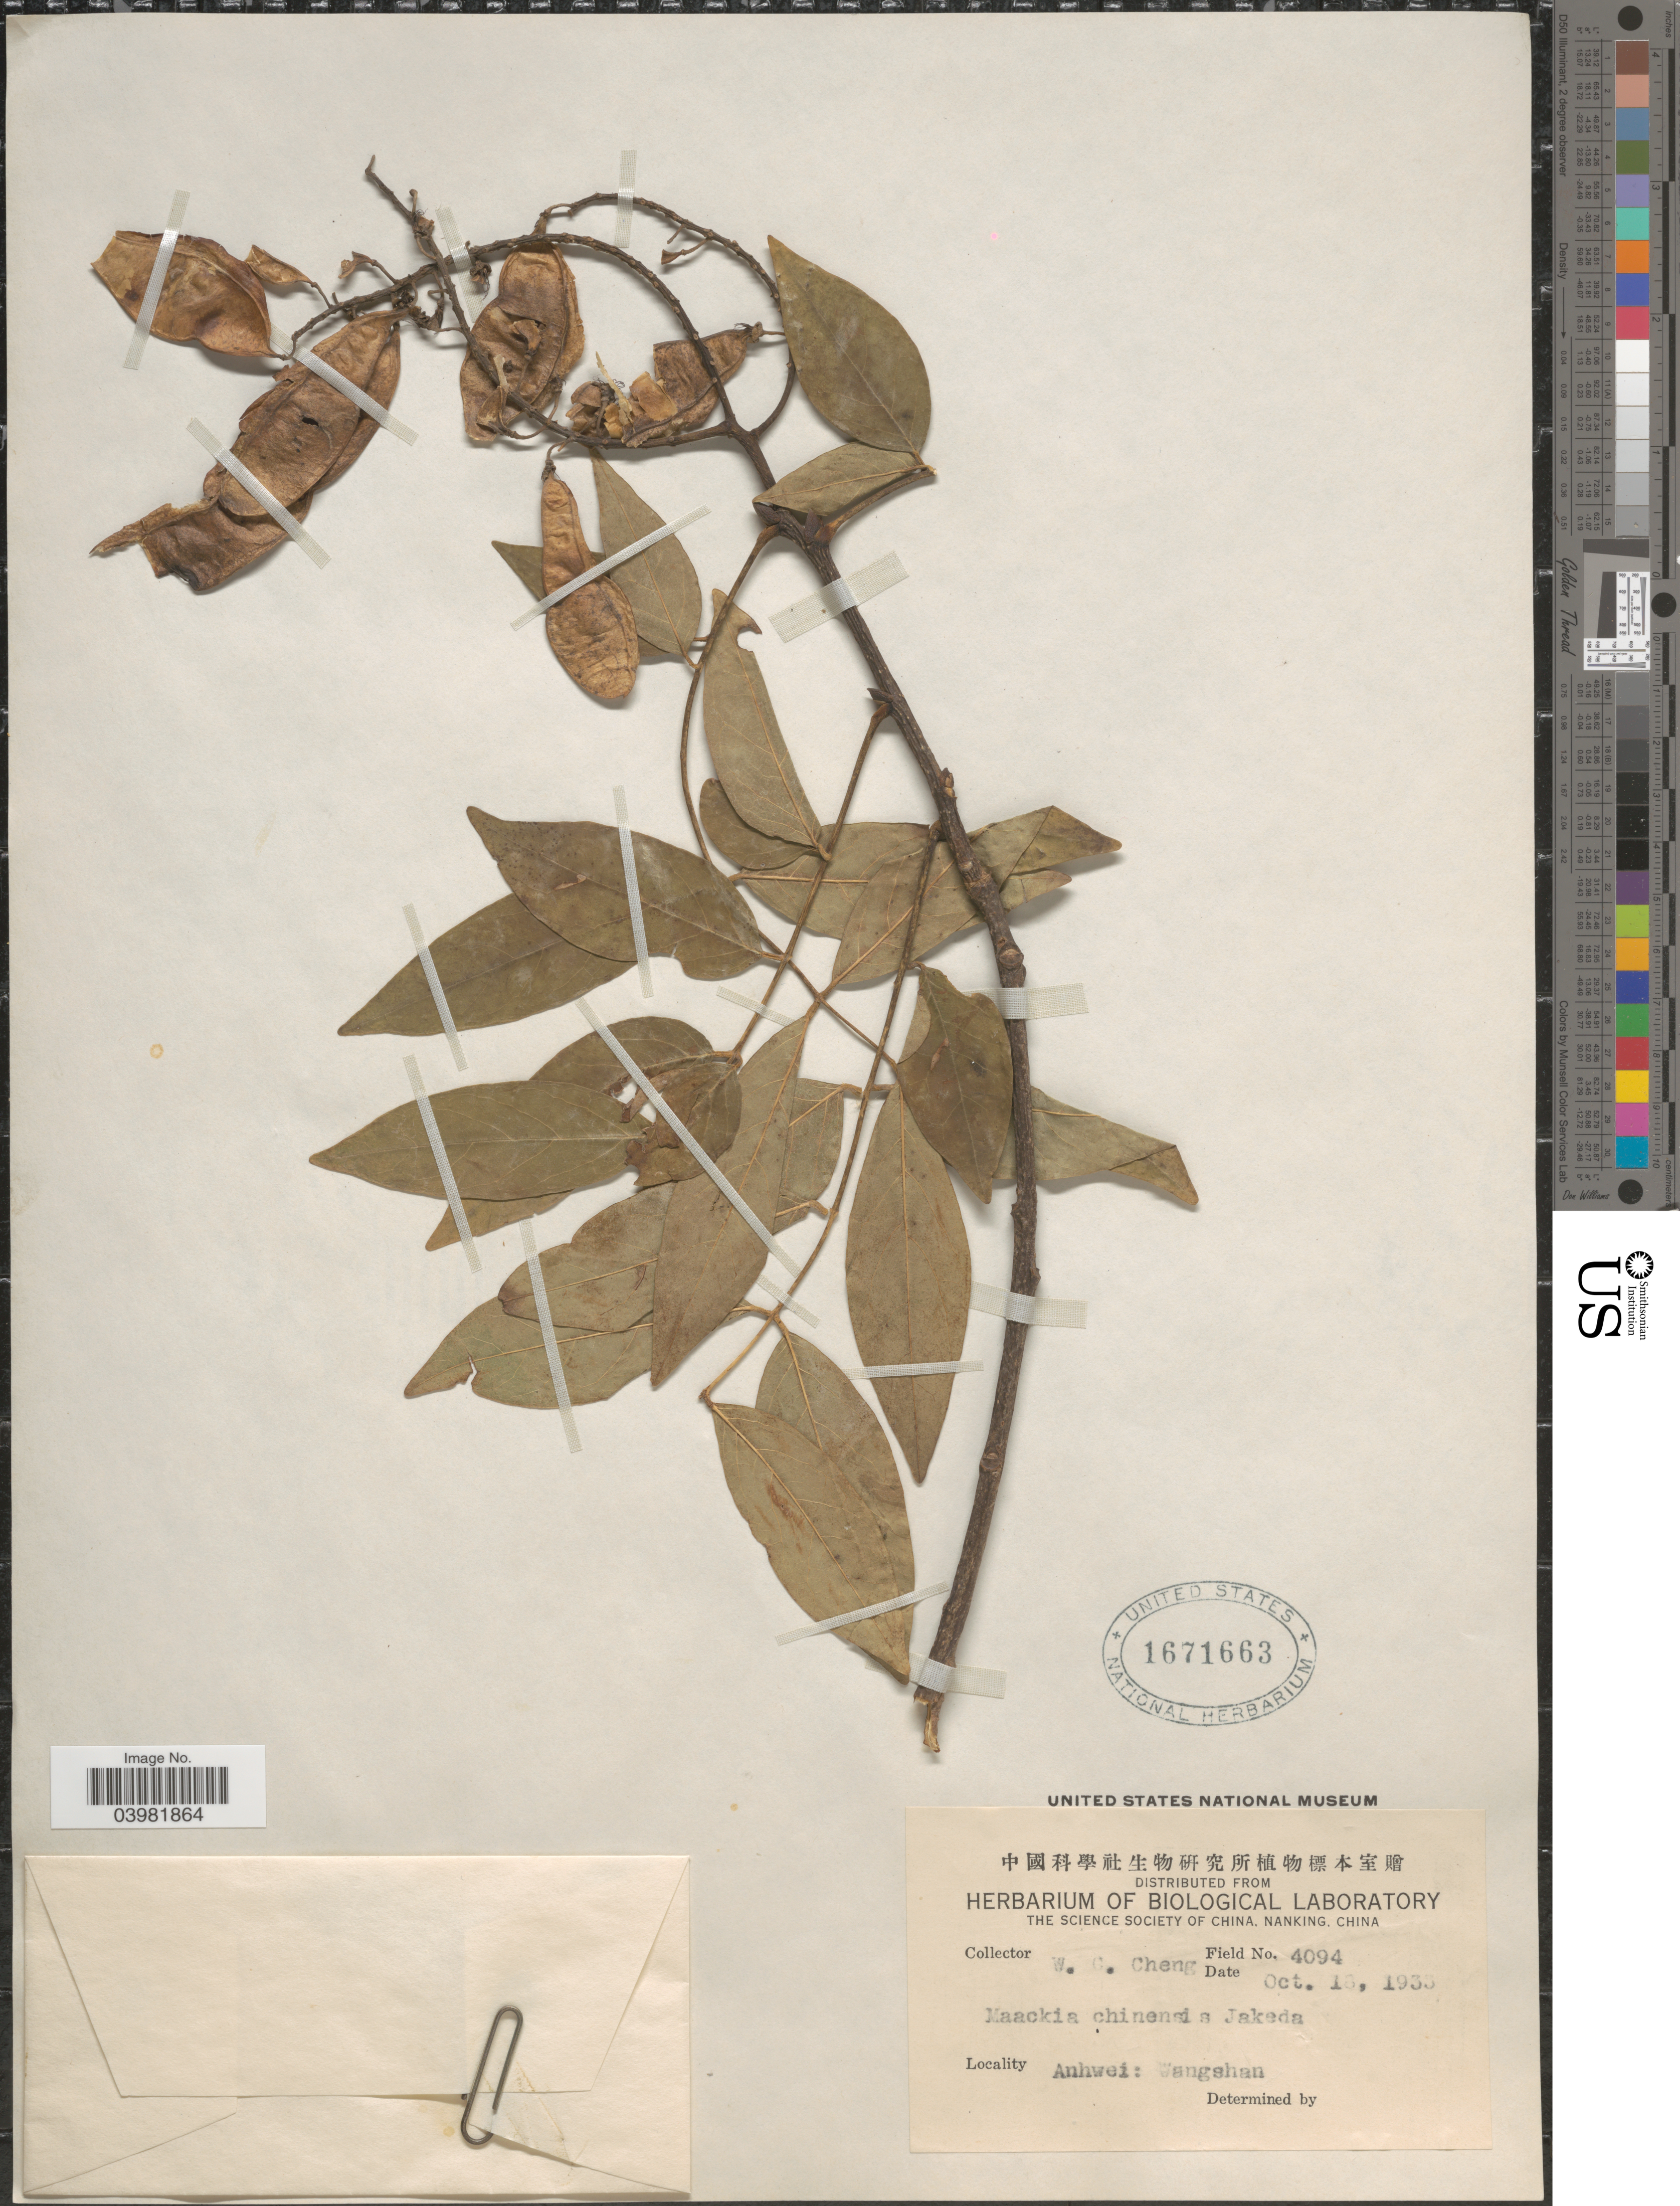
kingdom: Plantae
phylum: Tracheophyta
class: Magnoliopsida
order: Fabales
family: Fabaceae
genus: Maackia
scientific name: Maackia chinensis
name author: Takeda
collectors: W. C. Cheng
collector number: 4094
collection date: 1933-10-16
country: China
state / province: Anhui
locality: Anhwei: Wangshan.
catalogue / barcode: US 1671663